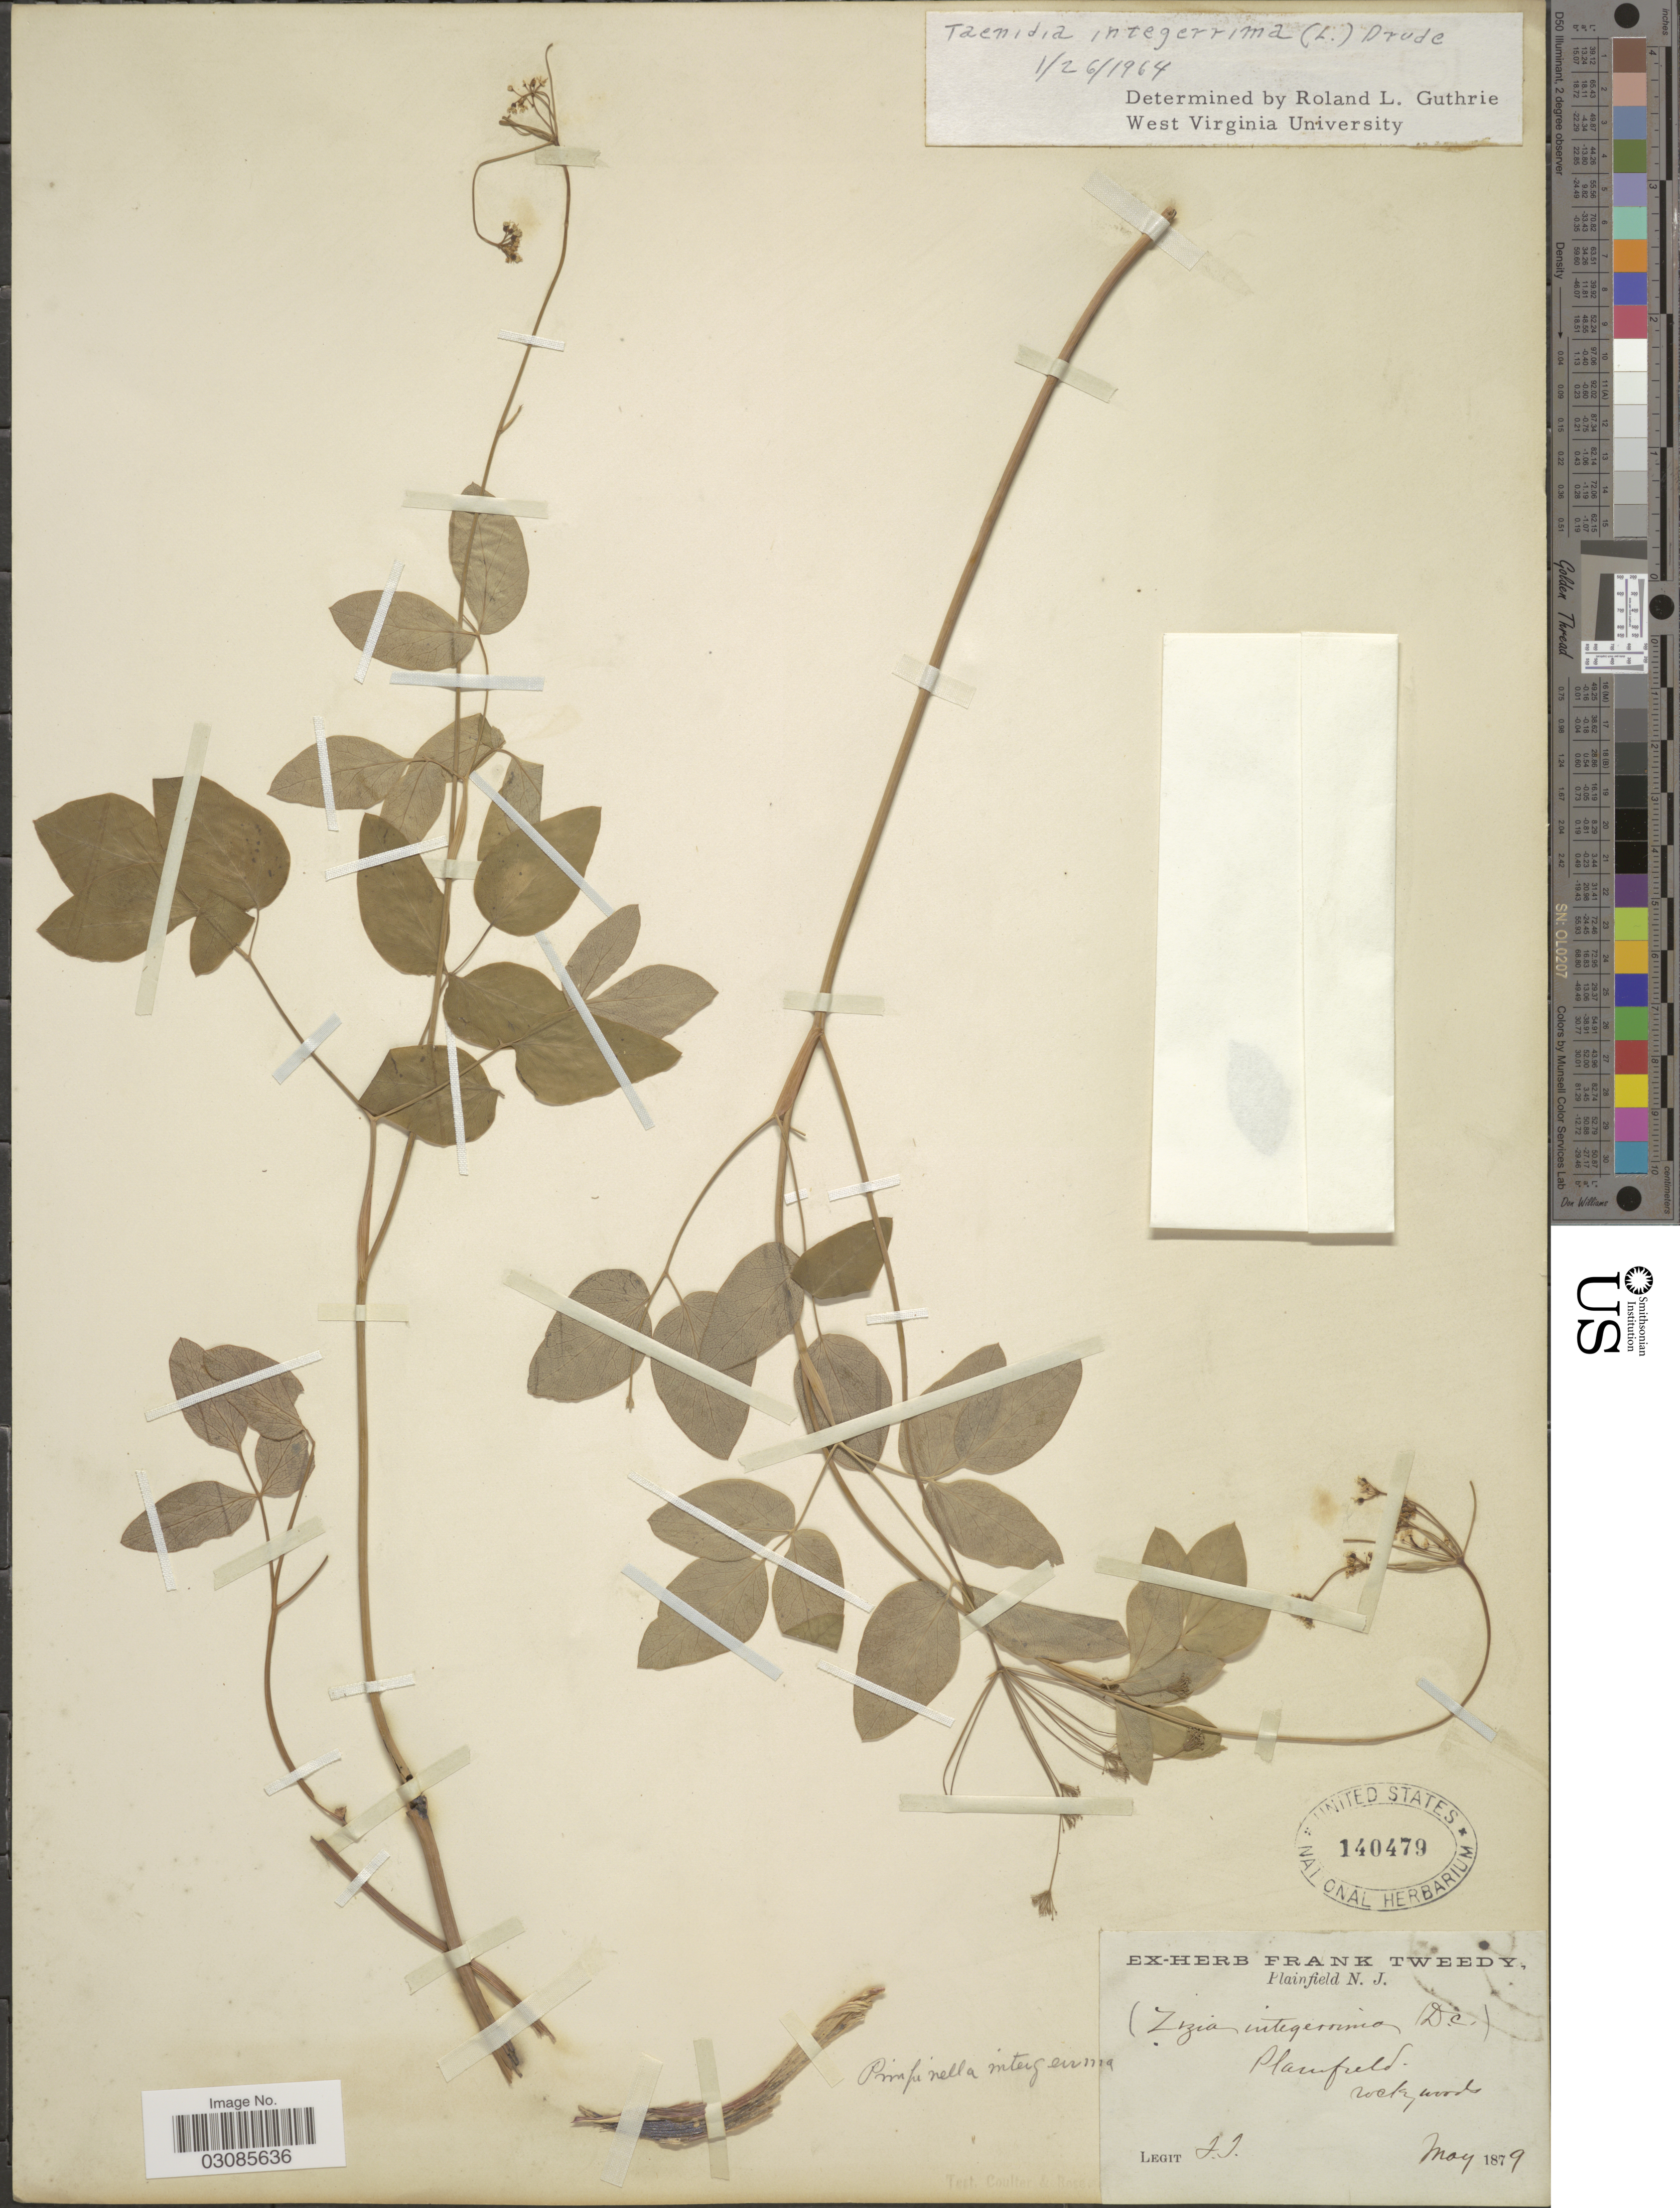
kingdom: Plantae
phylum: Tracheophyta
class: Magnoliopsida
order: Apiales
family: Apiaceae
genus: Taenidia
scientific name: Taenidia integerrima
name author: (L.) Drude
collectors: F. Tweedy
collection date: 1879-05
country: United States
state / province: New Jersey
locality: Plainfield.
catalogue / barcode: US 140479